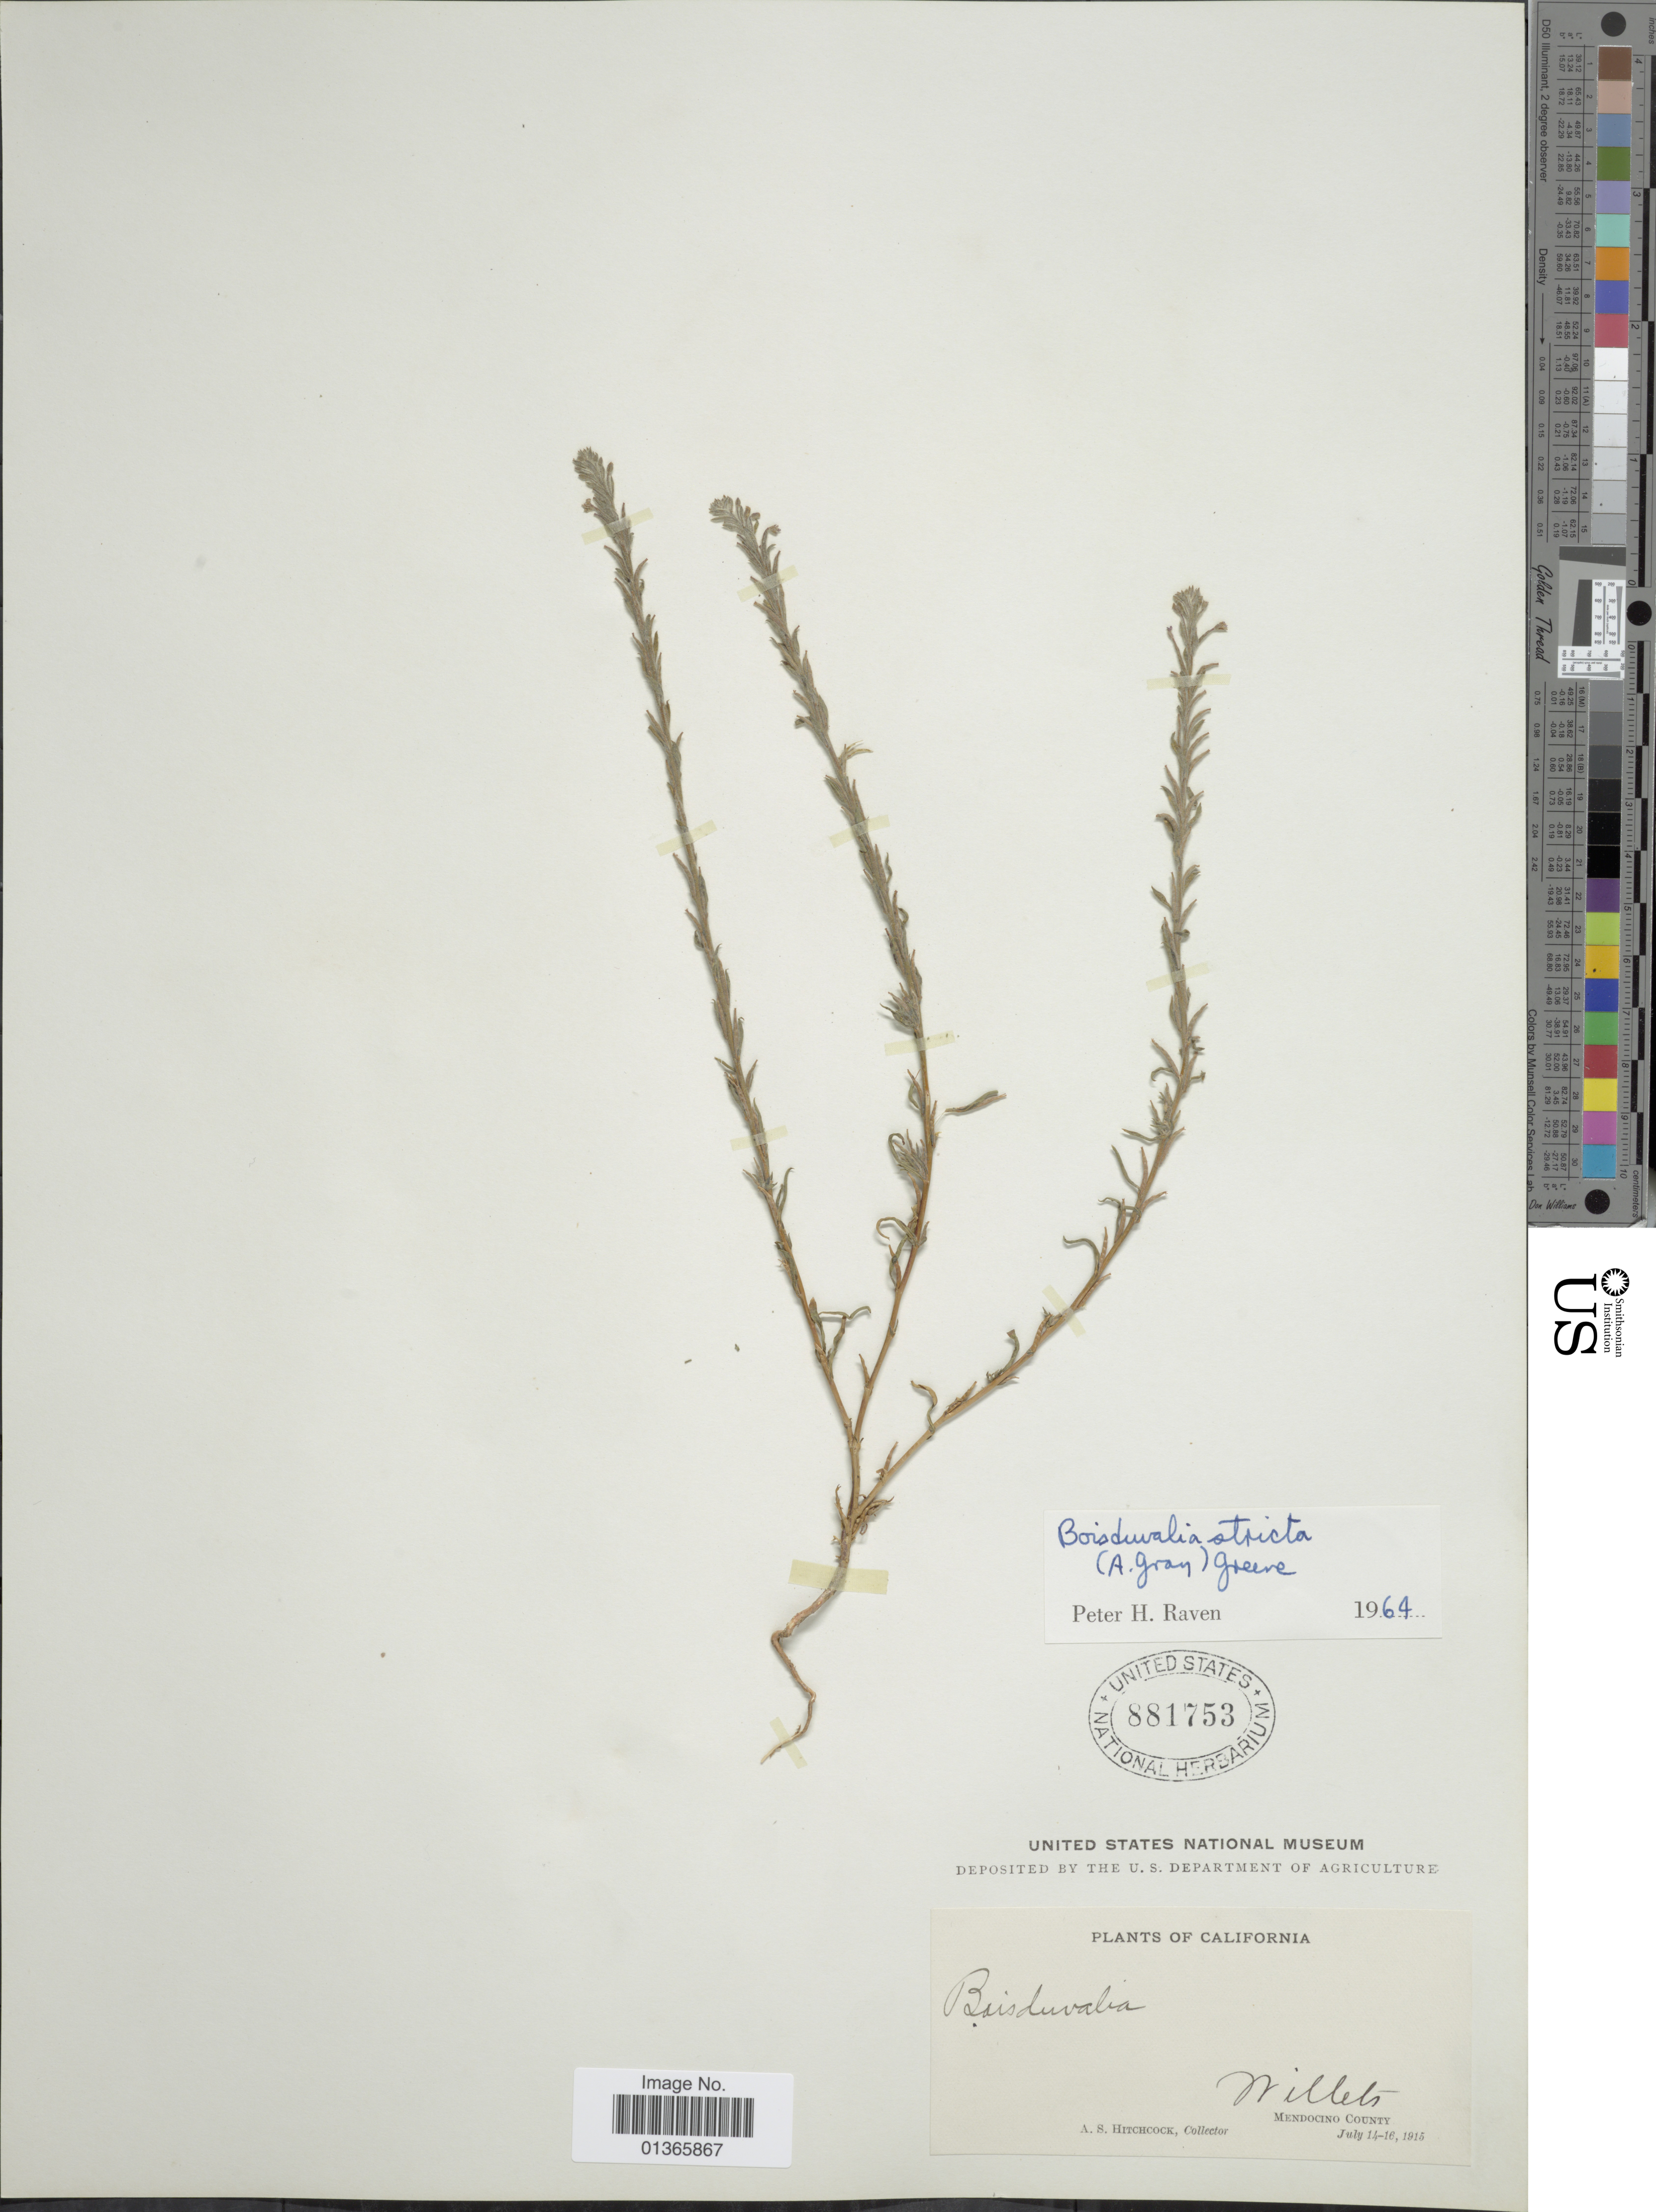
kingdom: Plantae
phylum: Tracheophyta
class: Magnoliopsida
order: Myrtales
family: Onagraceae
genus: Epilobium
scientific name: Epilobium torreyi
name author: (S. Watson) Hoch & P.H. Raven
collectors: A. S. Hitchcock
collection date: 1915-07-14/1915-07-16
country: United States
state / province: California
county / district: Mendocino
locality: Willets. Mendocino County.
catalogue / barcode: US 881753